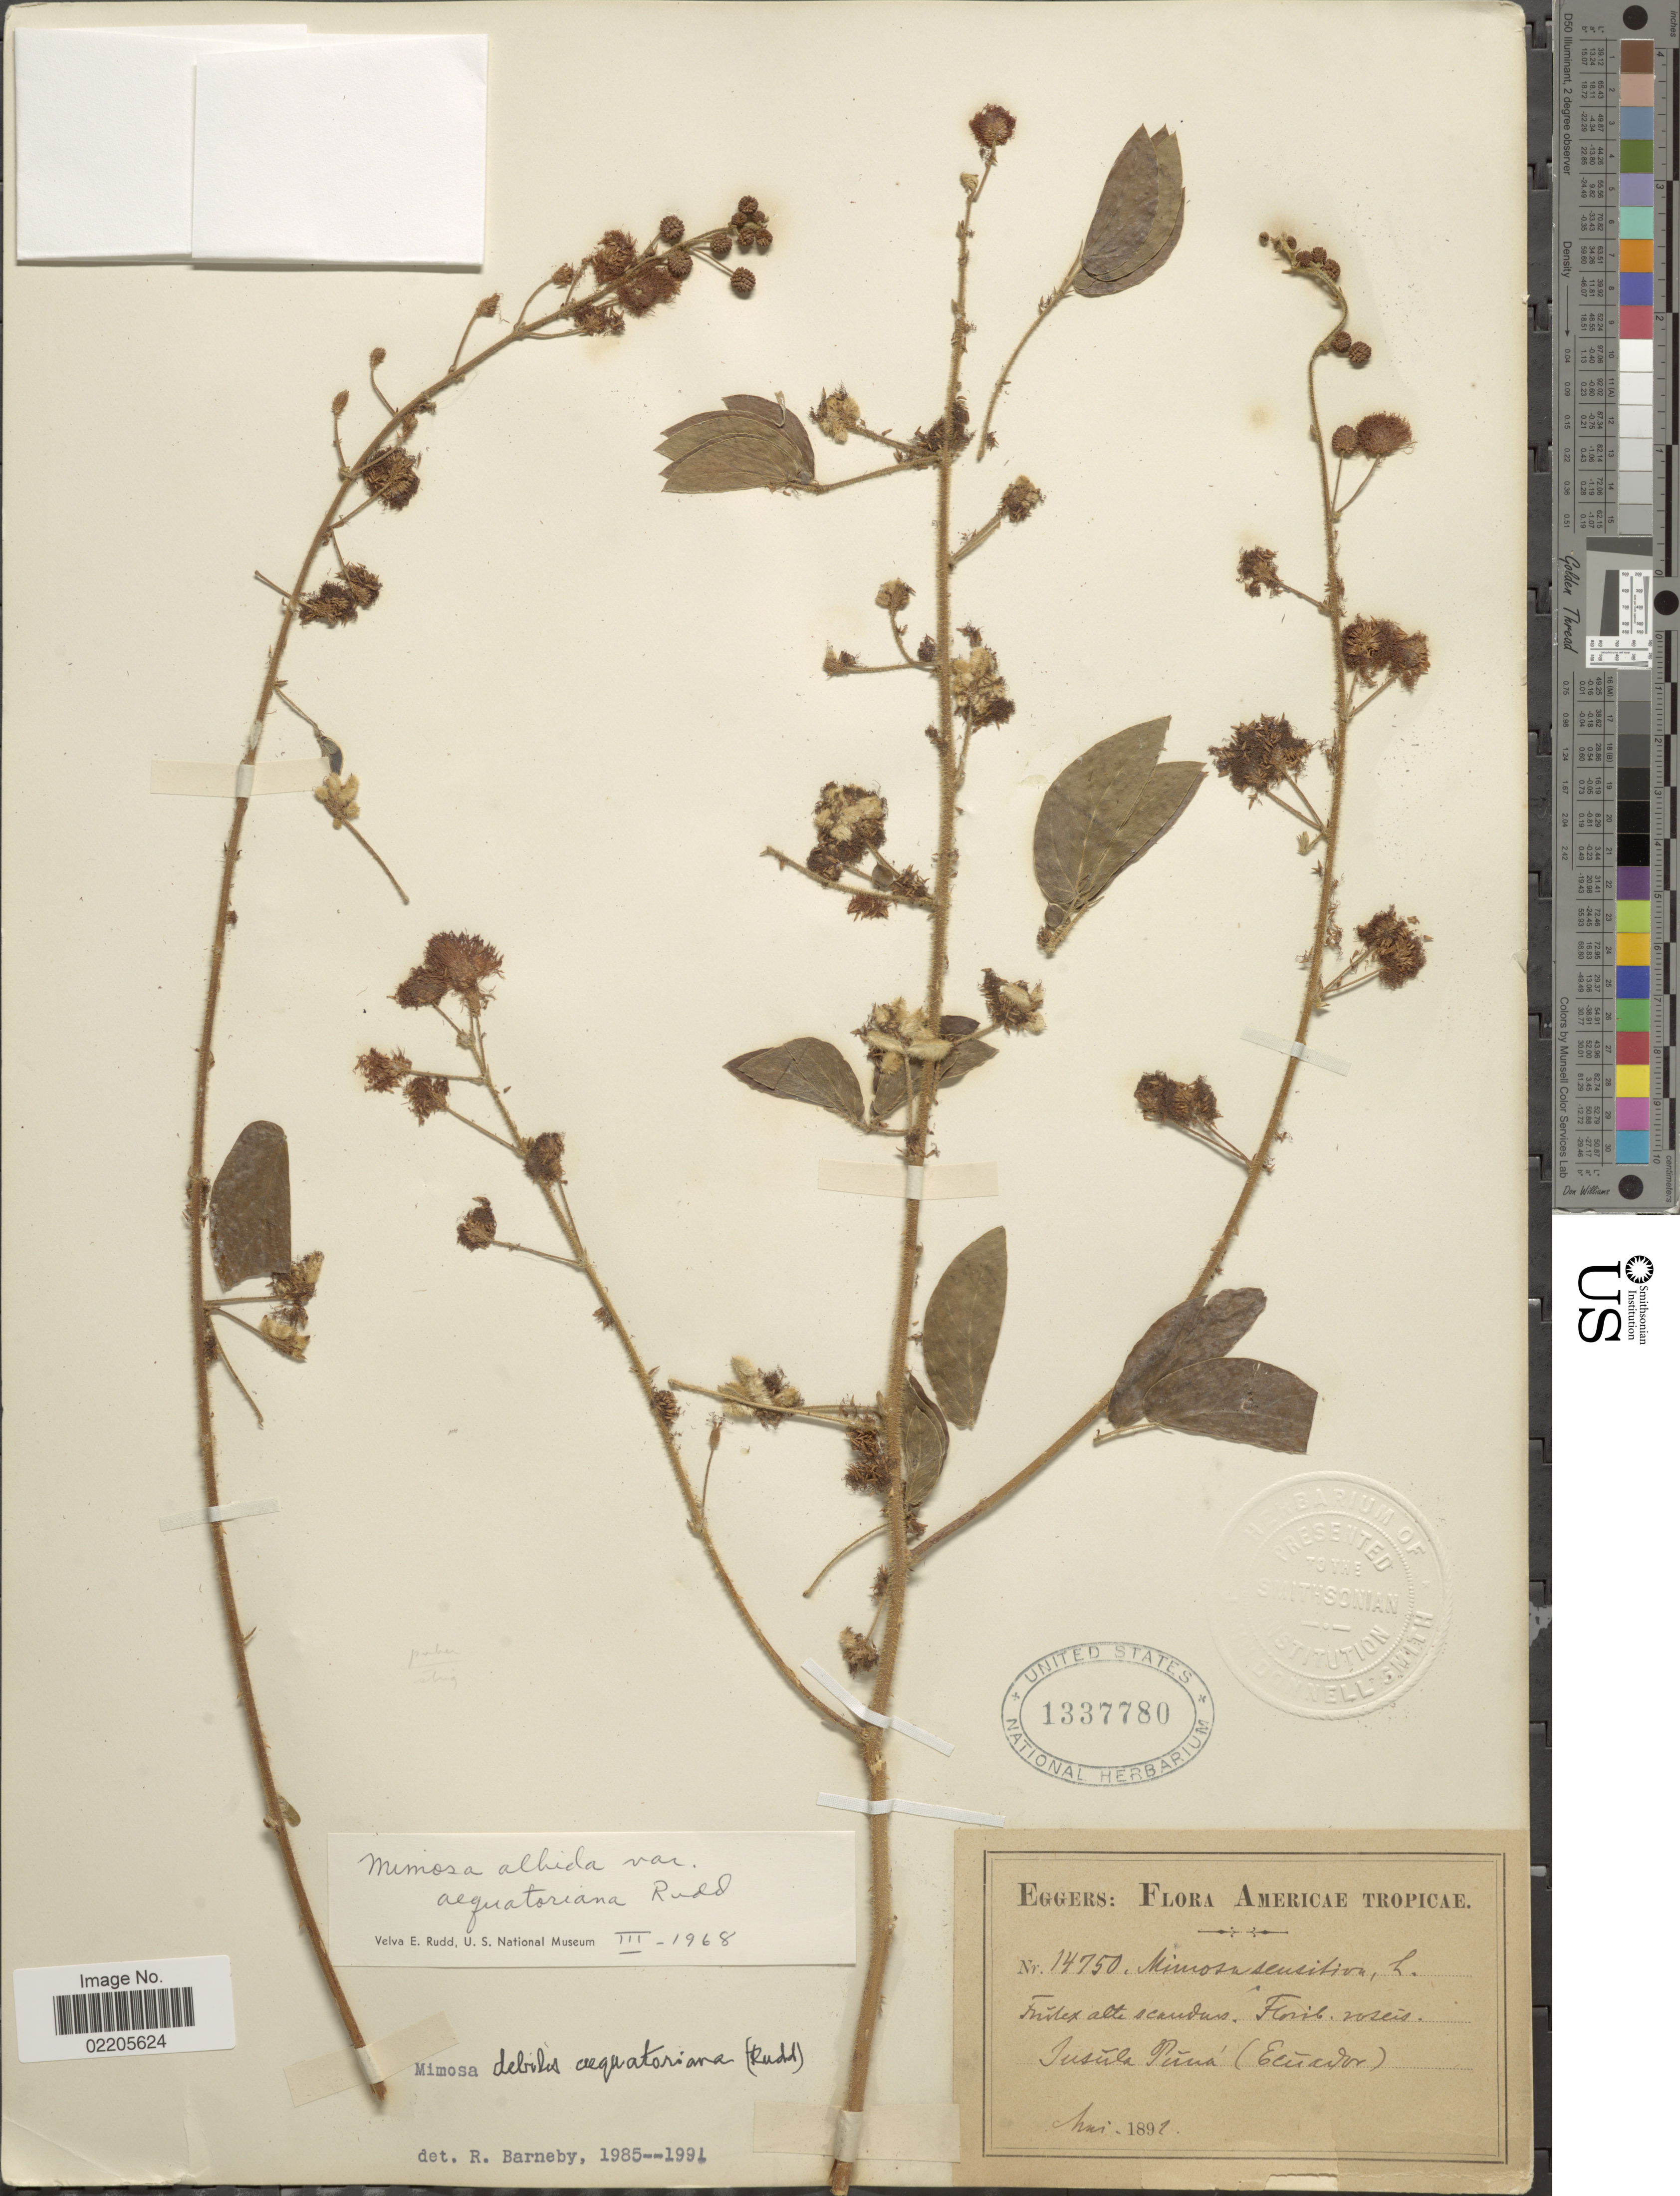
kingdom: Plantae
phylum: Tracheophyta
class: Magnoliopsida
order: Fabales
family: Fabaceae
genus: Mimosa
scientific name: Mimosa debilis var. aequatoriana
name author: (Rudd) Barneby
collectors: -. Eggers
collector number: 14750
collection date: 1897-05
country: Ecuador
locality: Insüla Püná.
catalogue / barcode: US 1337780